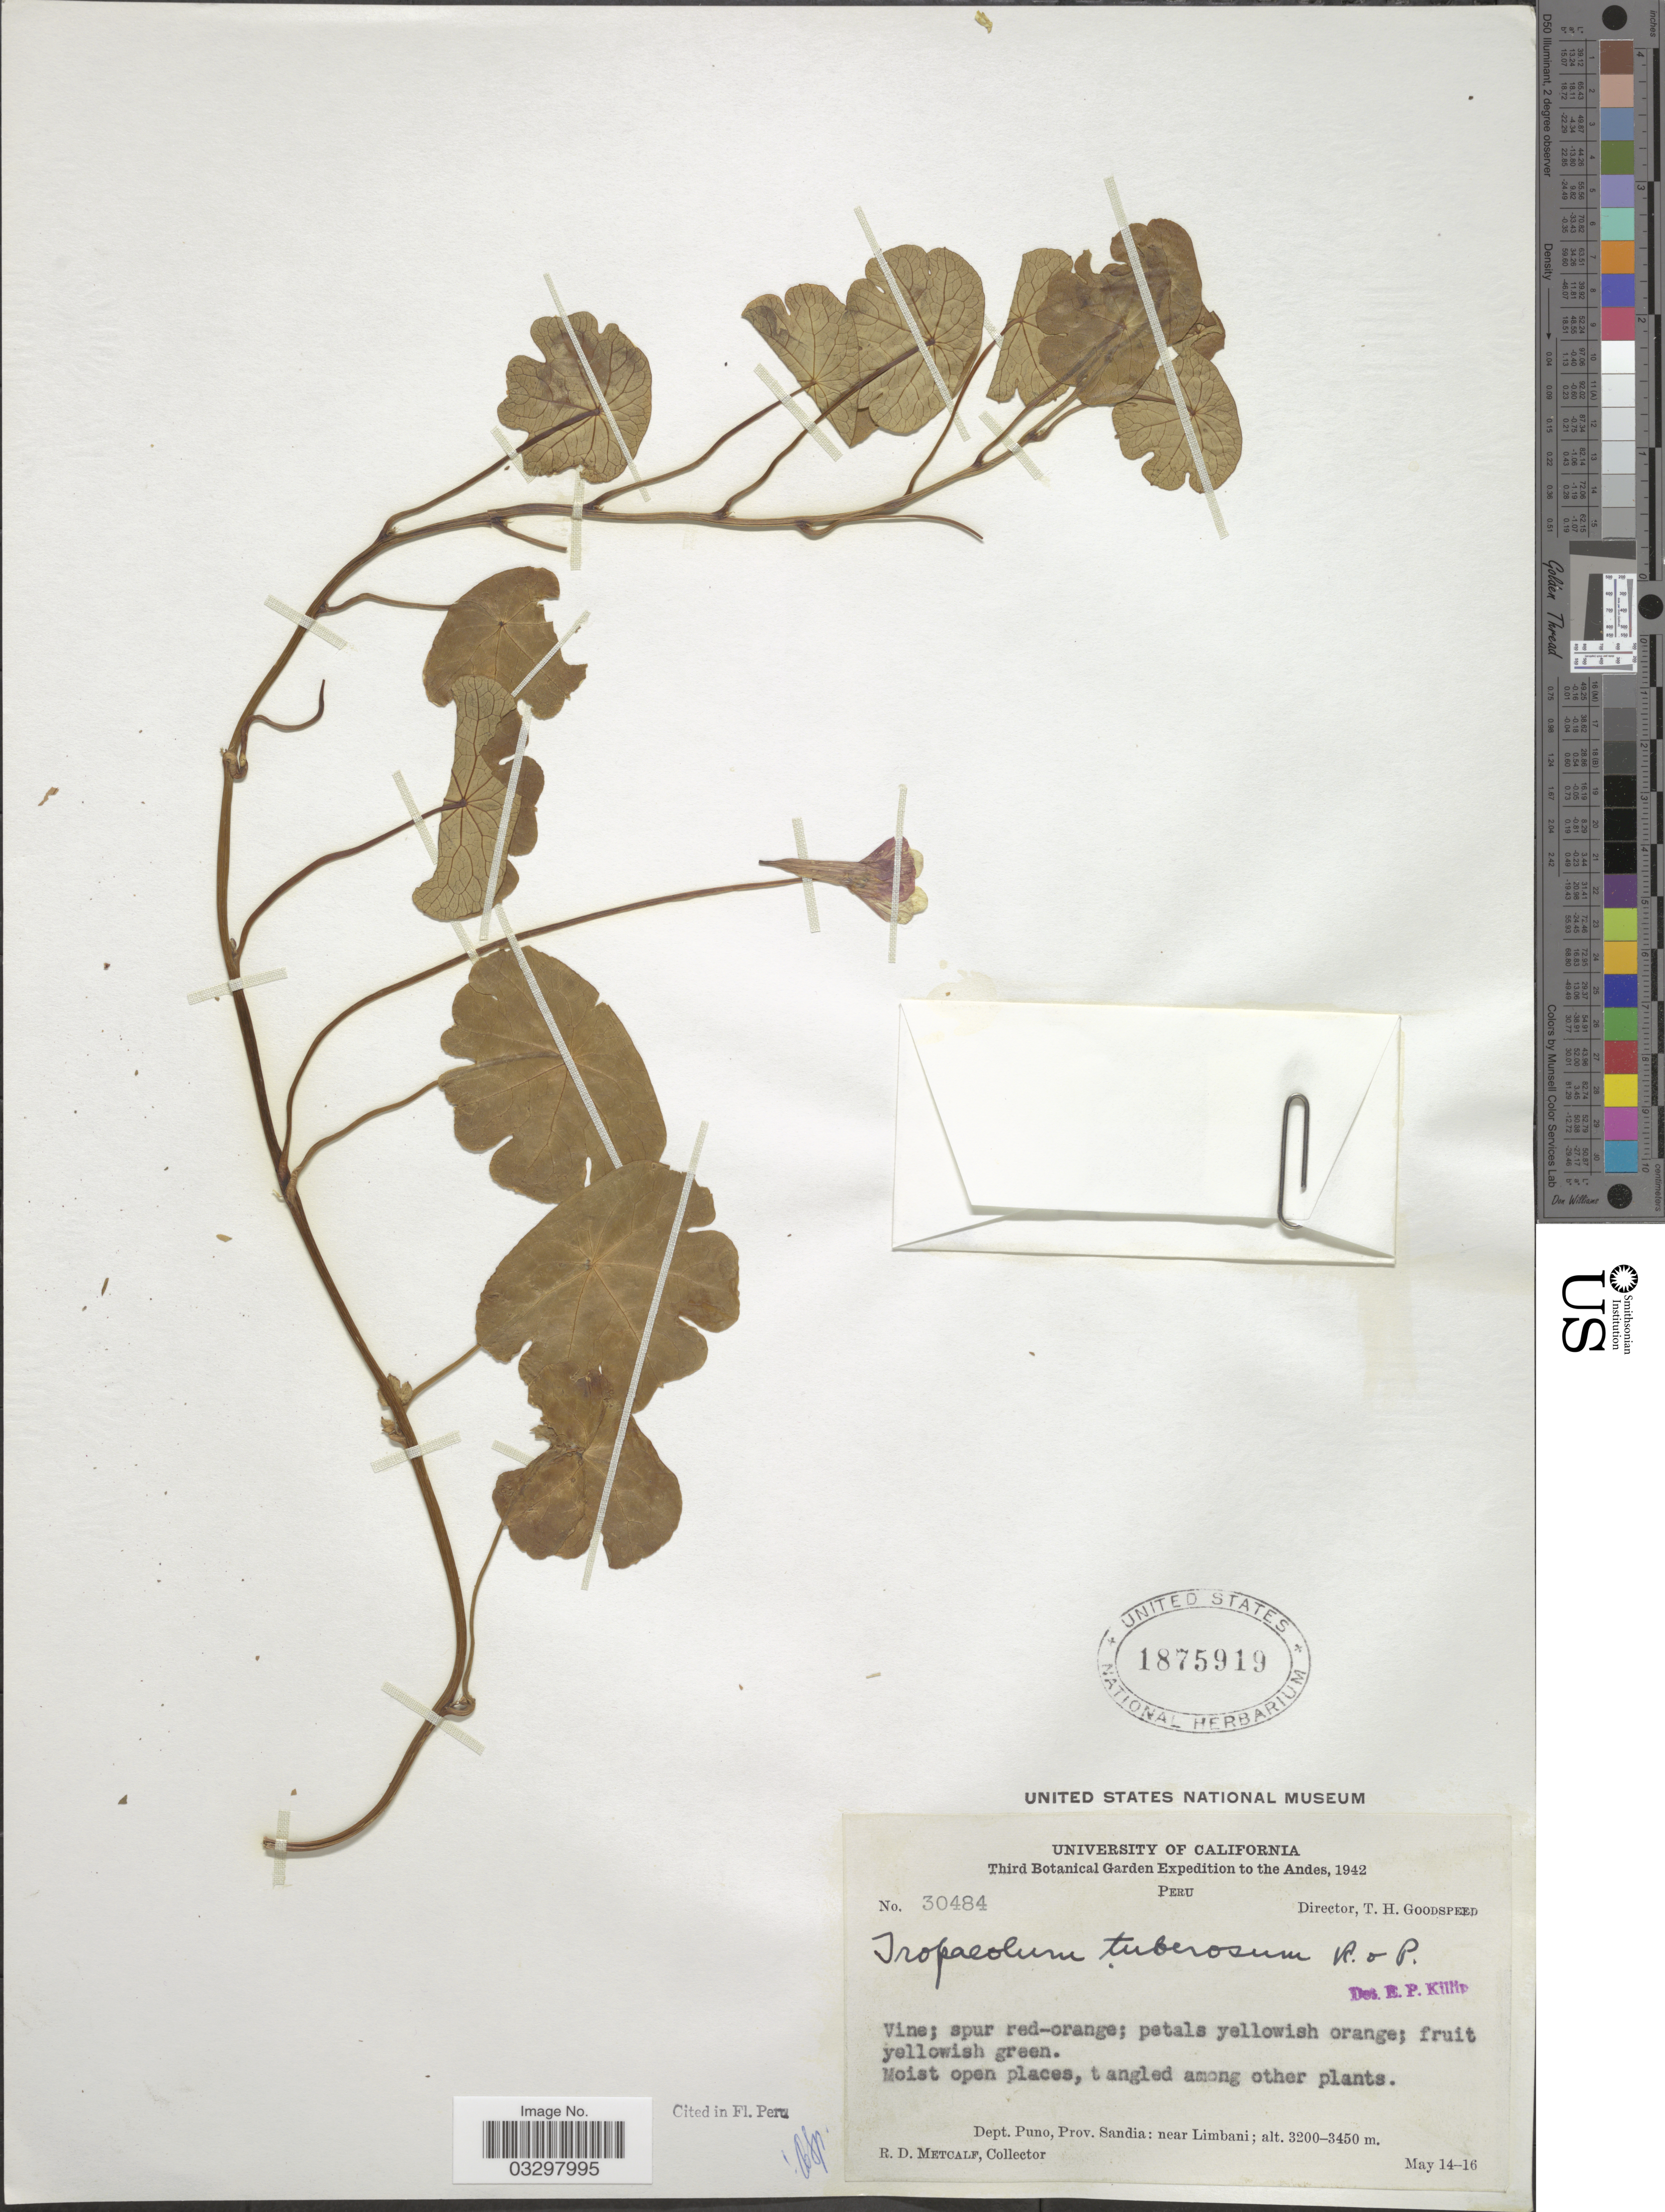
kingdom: Plantae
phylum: Tracheophyta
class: Magnoliopsida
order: Brassicales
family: Tropaeolaceae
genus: Tropaeolum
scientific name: Tropaeolum tuberosum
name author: Ruiz & Pav.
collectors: R. D. Metcalf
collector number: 30484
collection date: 1942-05-14/1942-05-16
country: Peru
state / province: Puno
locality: Andes, Dept. Lima, Prov. Sandia: near Limbani.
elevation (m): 3200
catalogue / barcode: US 1875919